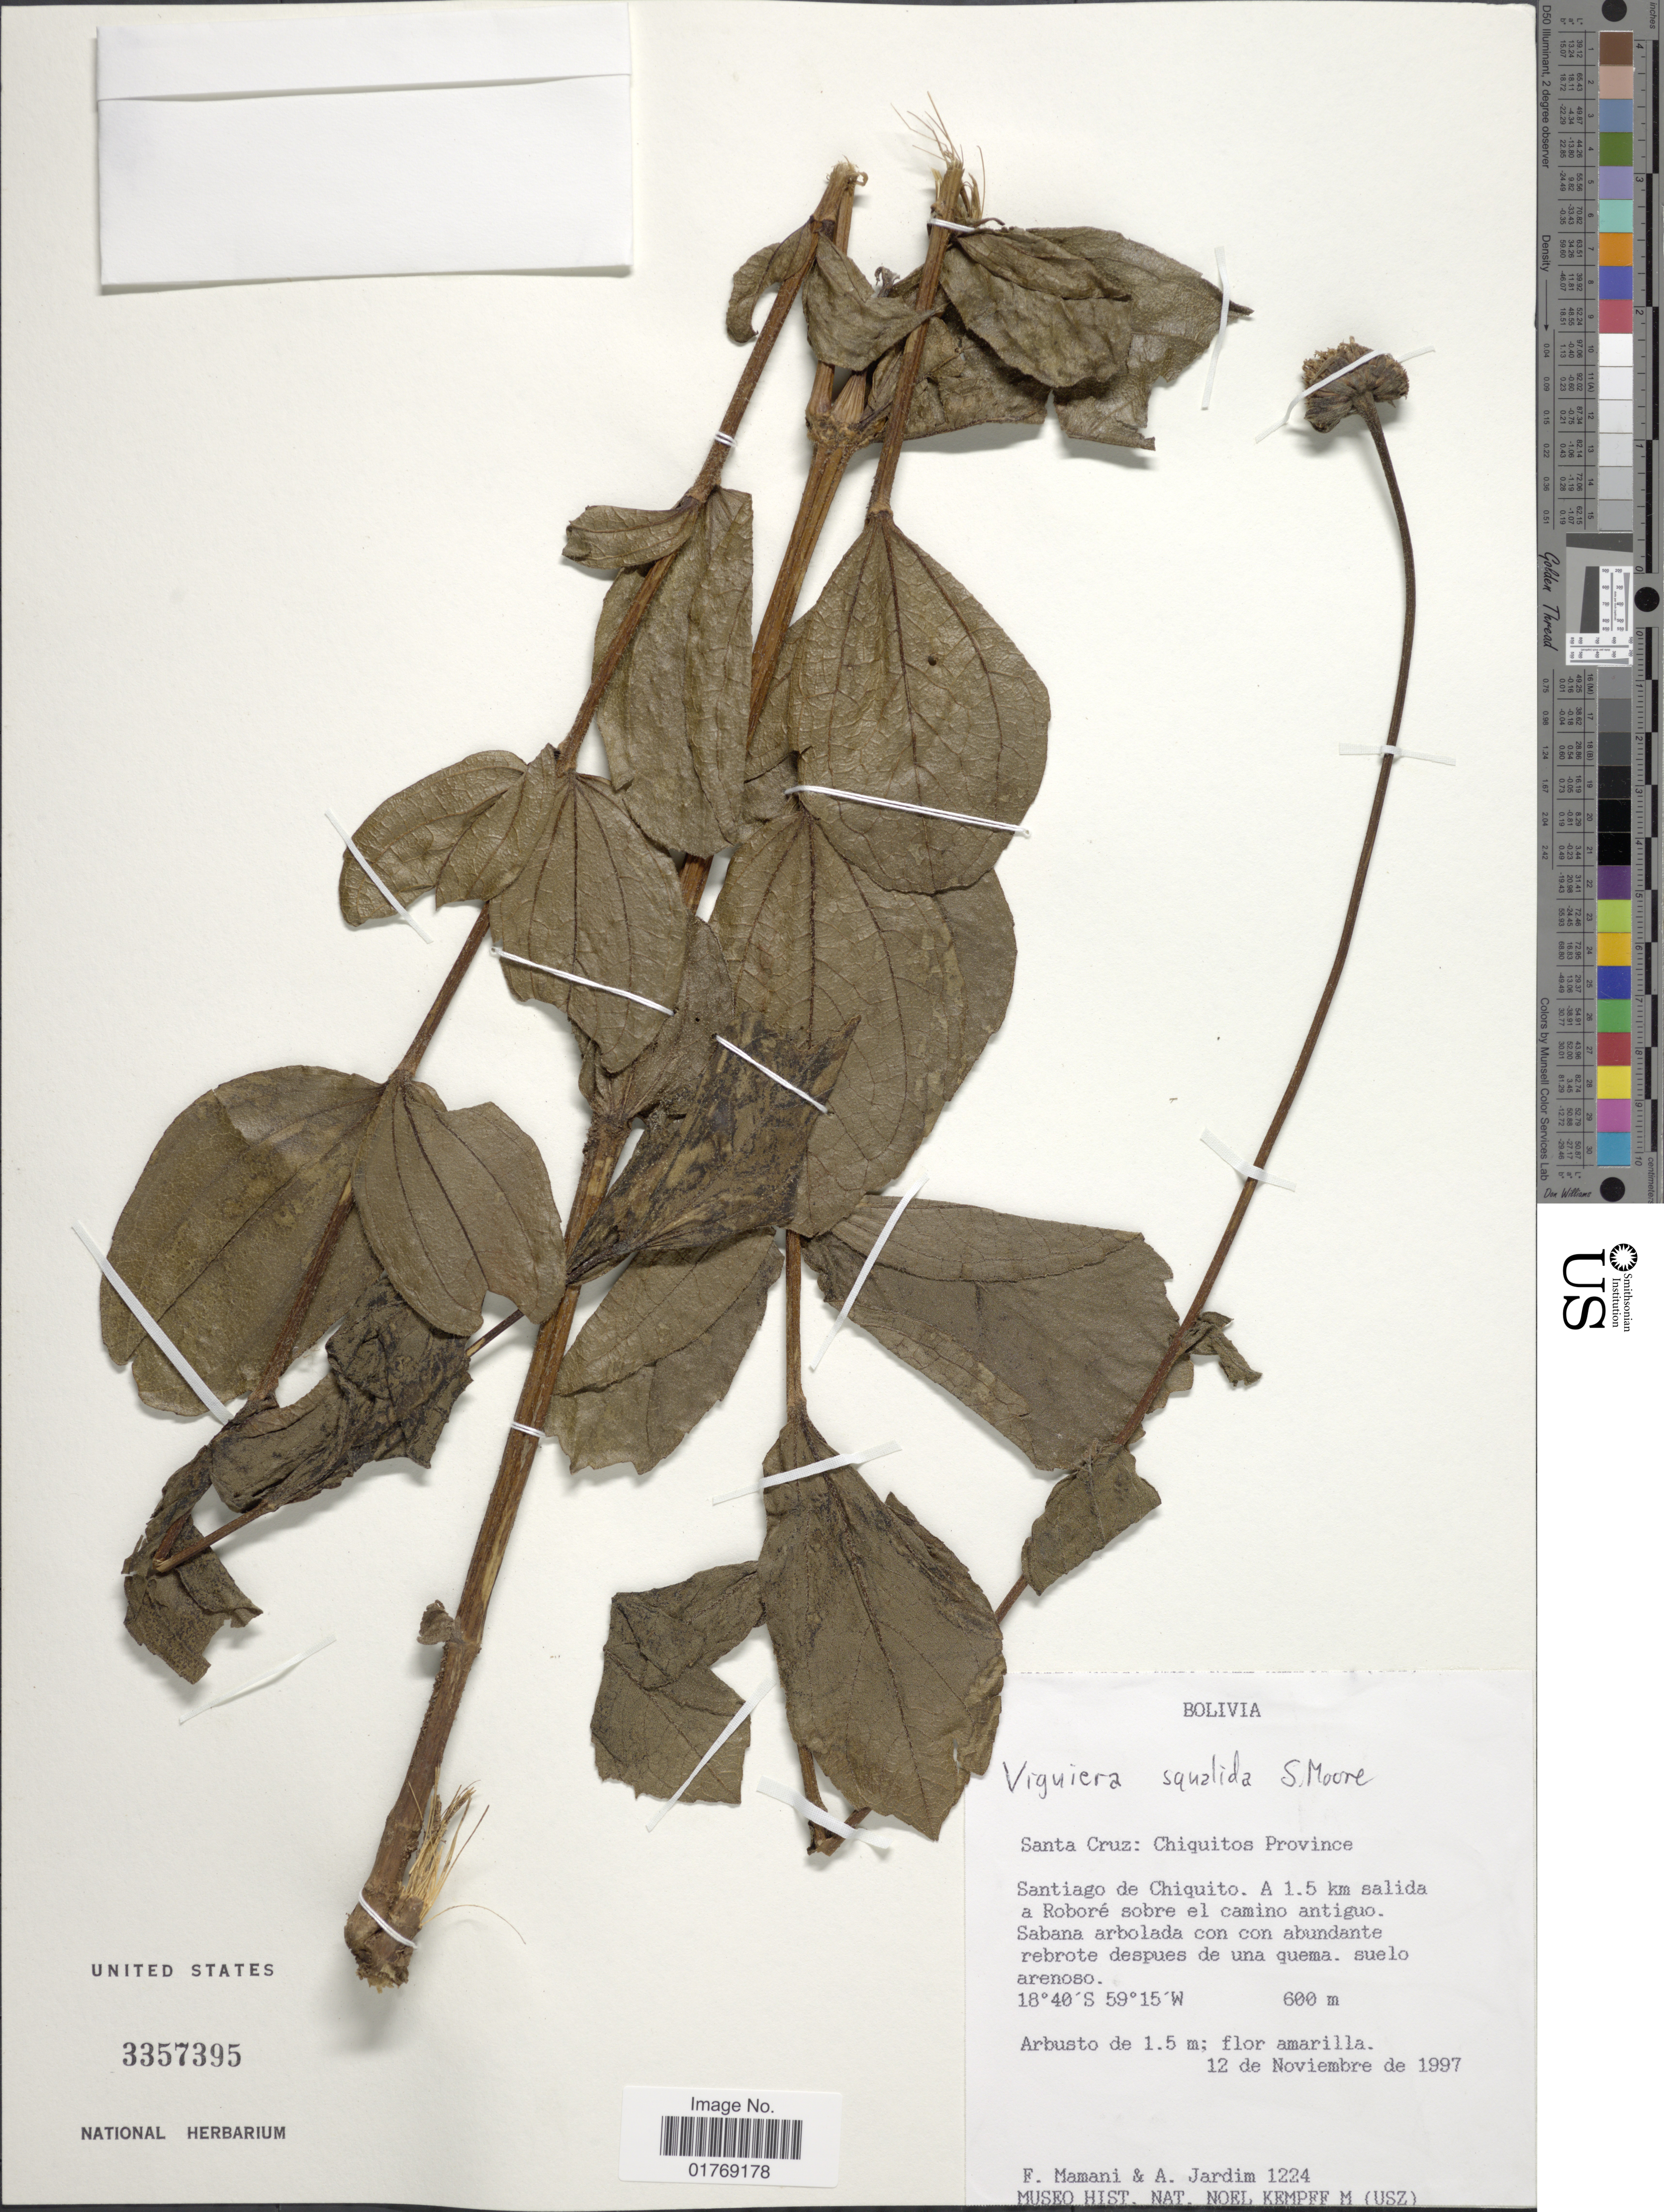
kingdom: Plantae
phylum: Tracheophyta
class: Magnoliopsida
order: Asterales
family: Asteraceae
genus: Viguiera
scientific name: Viguiera squalida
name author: S. Moore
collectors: F. Mamani & A. Jardim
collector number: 1224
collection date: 1997-11-12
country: Bolivia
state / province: Santa Cruz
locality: Santa Cruz: Chiquitos Province. Santiago de Chiquito. A 1.5 km salida a Roboré sobre el camino antiguo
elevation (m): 600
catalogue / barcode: US 3357395